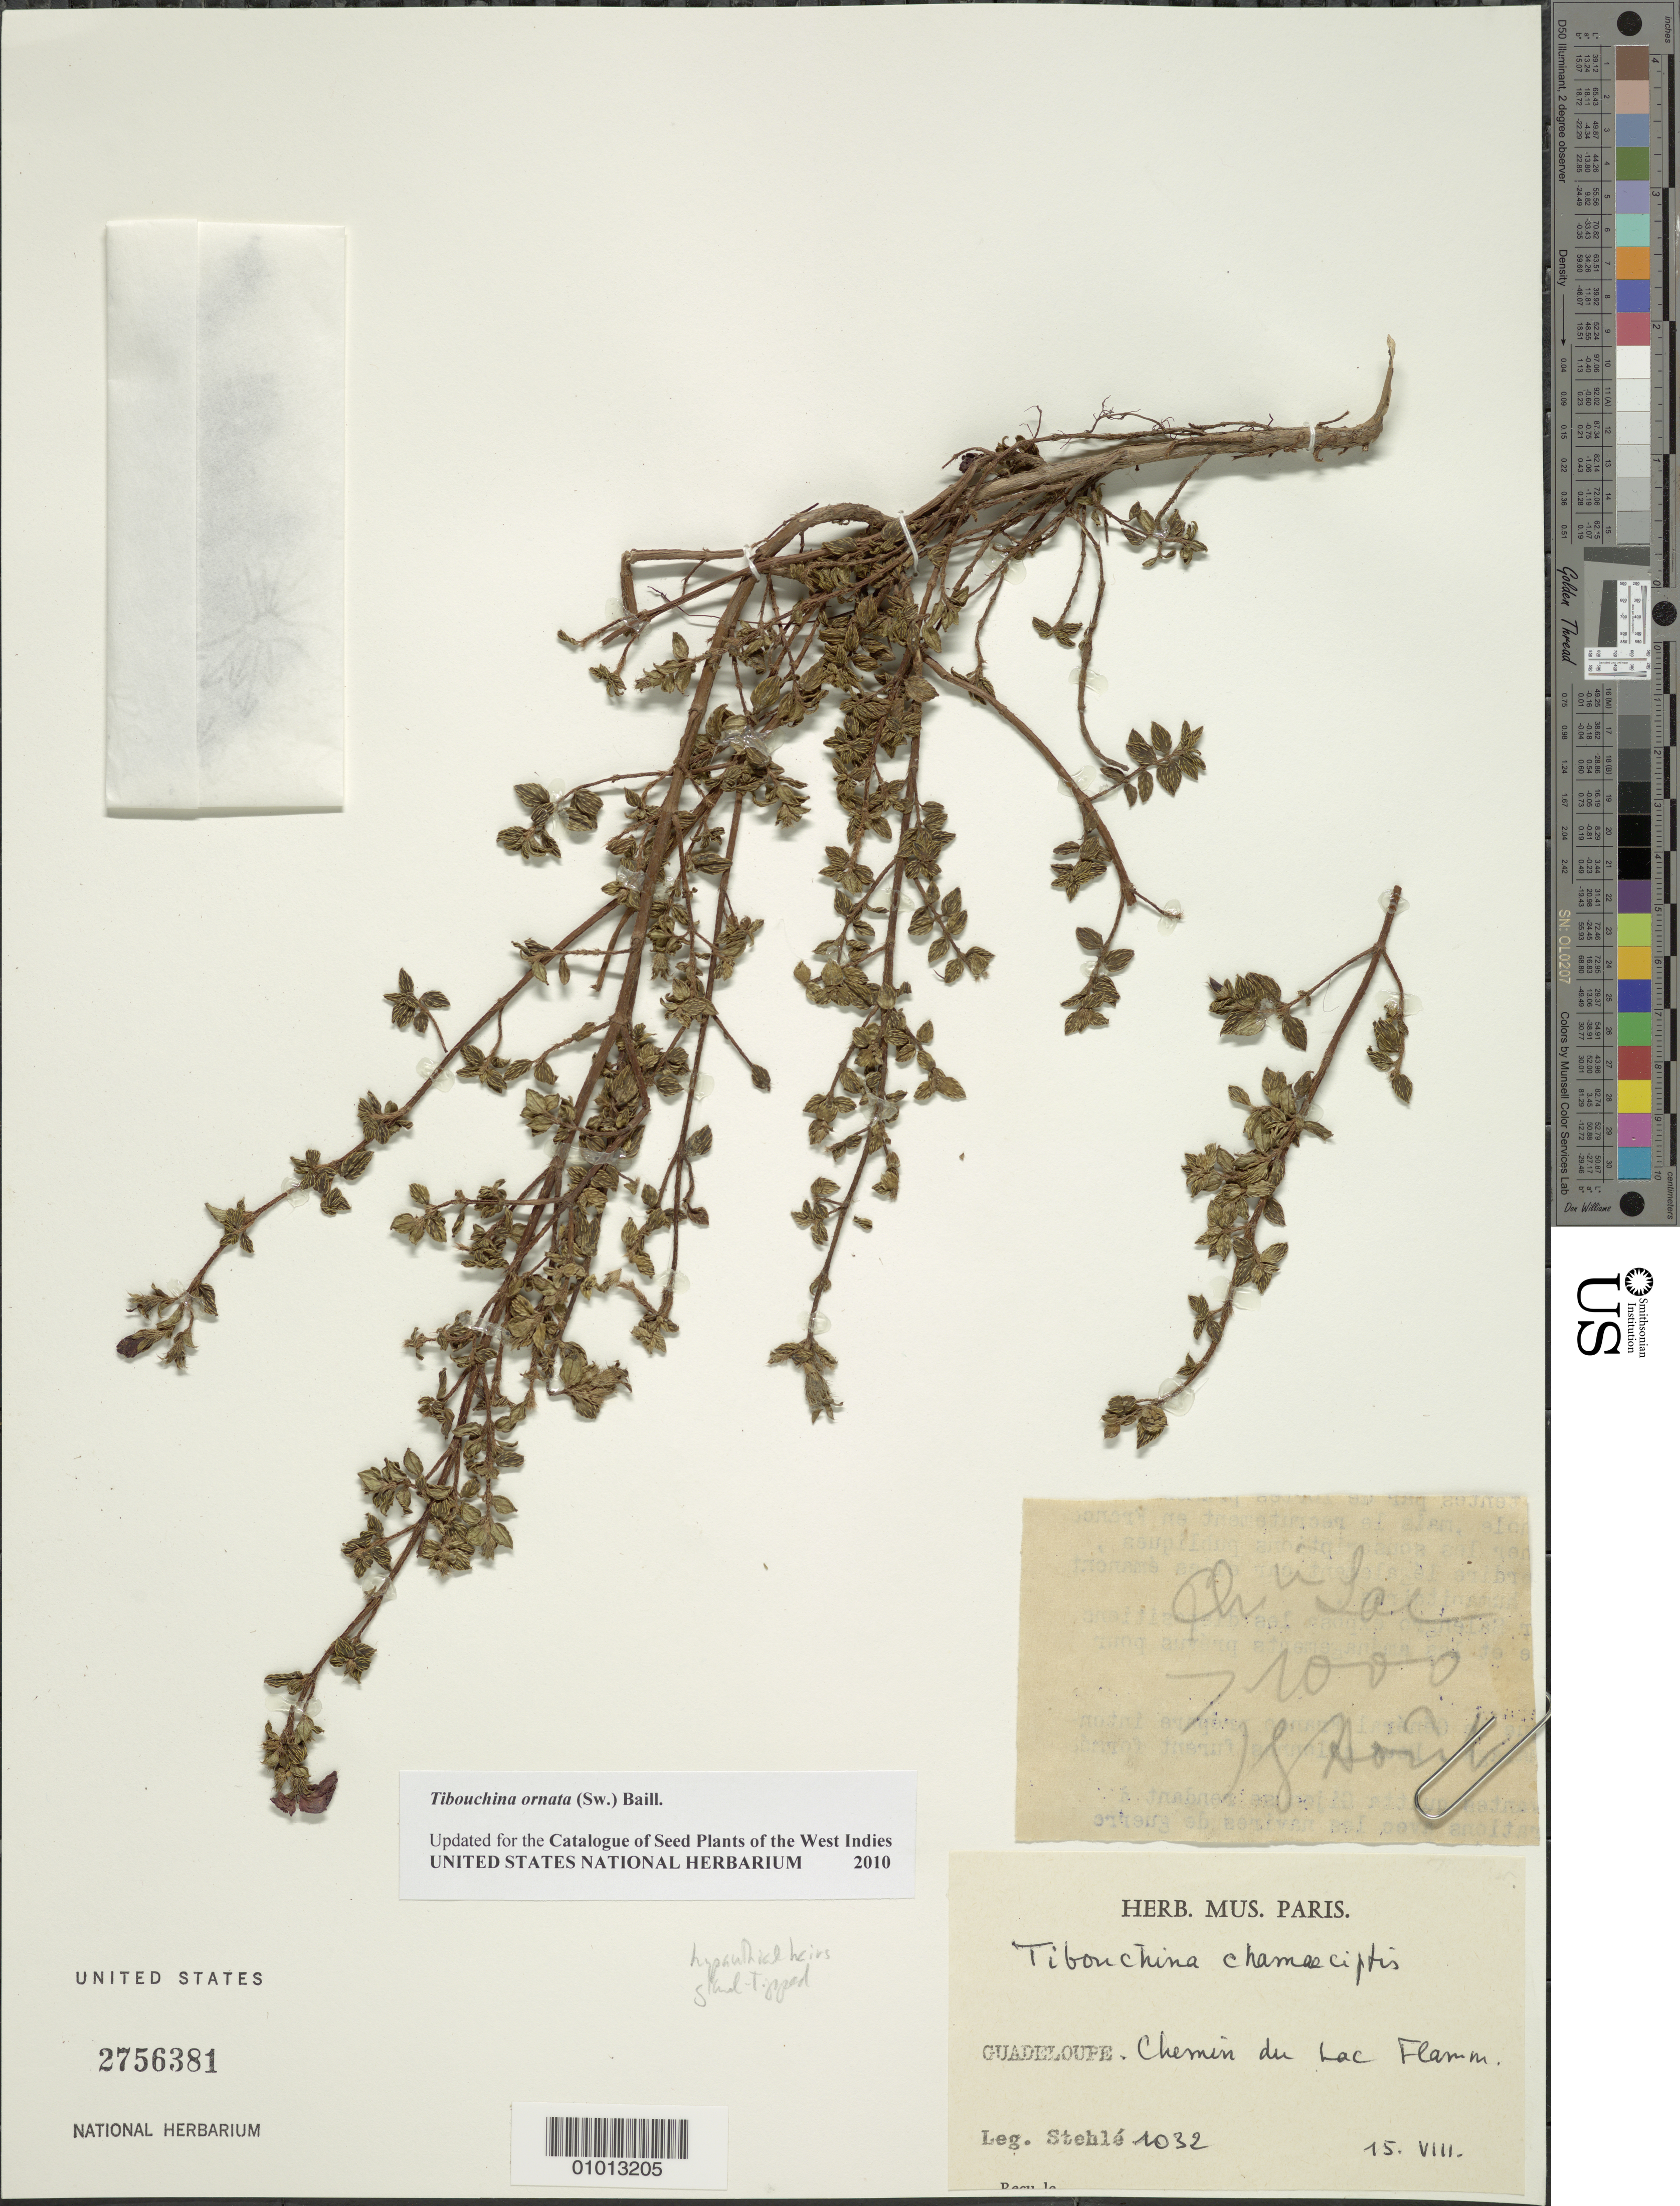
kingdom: Plantae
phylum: Tracheophyta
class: Magnoliopsida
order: Myrtales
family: Melastomataceae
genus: Chaetogastra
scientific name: Chaetogastra ornata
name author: (Sw.) P.J.F. Guim. & Michelang.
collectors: H. Stehlé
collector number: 1032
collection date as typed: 15 Aug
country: Guadeloupe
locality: Chemin du Lac Flamm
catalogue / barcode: US 2756381